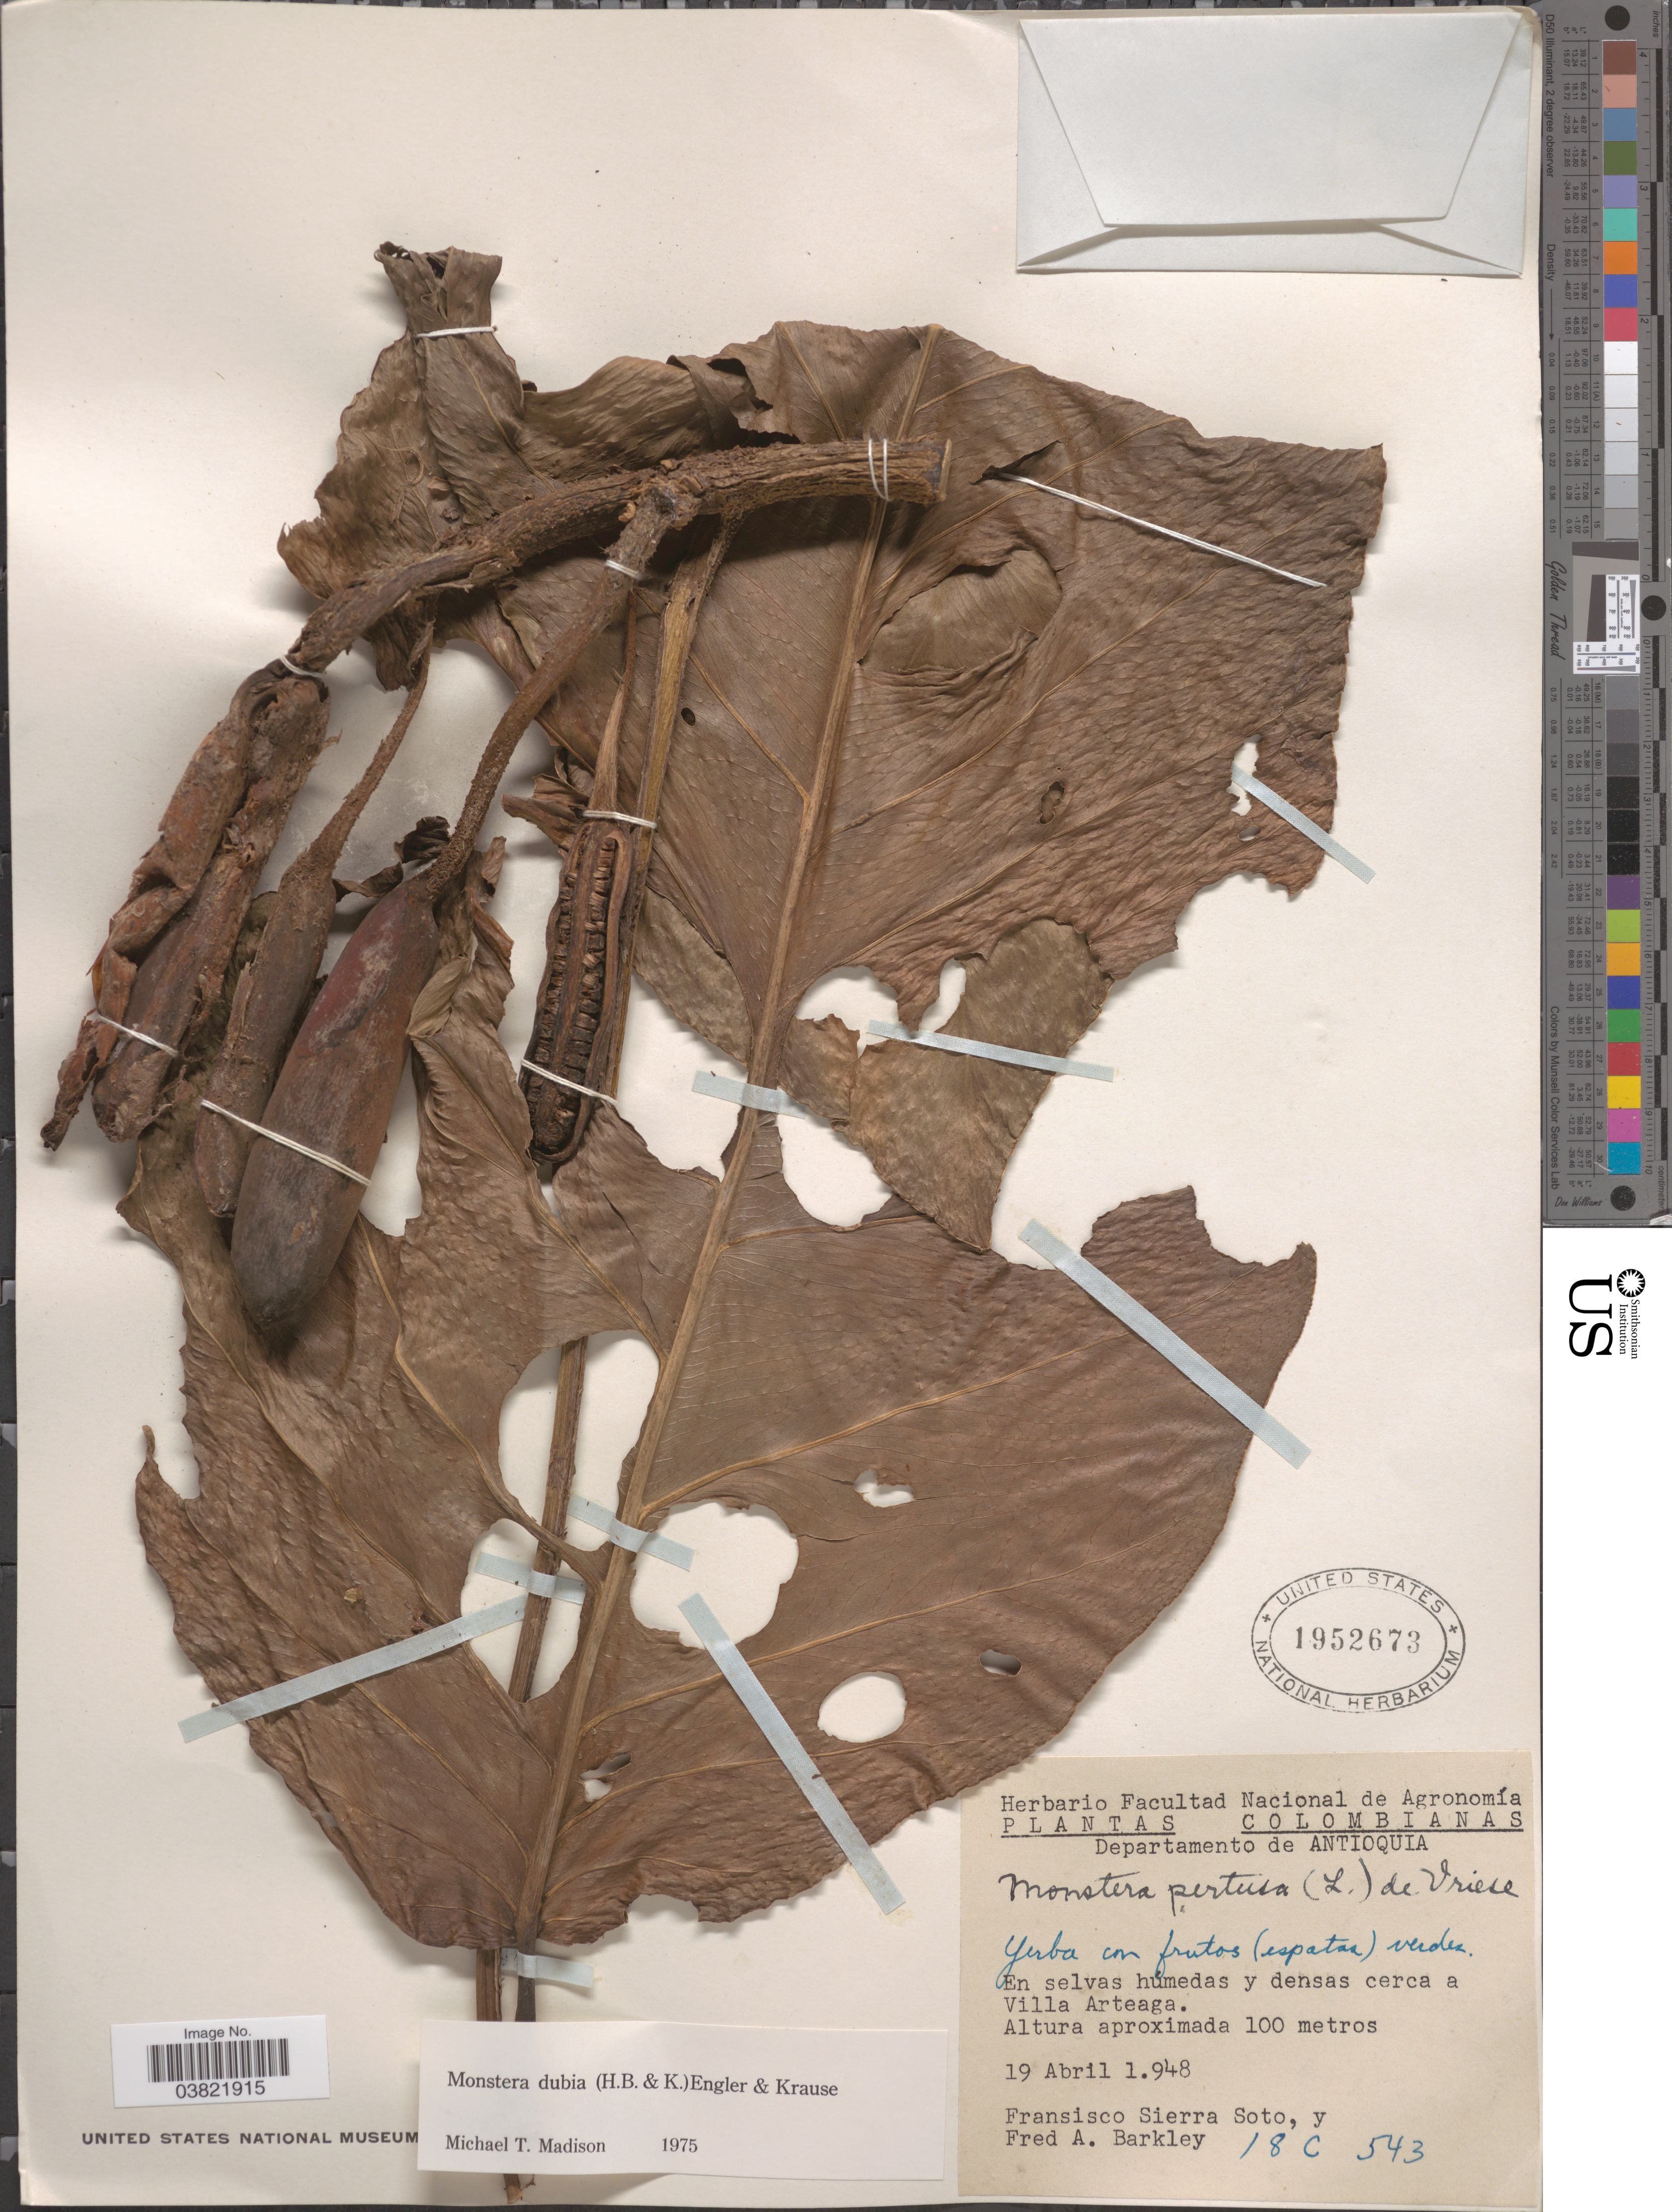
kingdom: Plantae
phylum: Tracheophyta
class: Liliopsida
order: Alismatales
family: Araceae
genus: Monstera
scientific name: Monstera dubia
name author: (Kunth) Engl. & K. Krause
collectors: F. Sierra Soto & F. A. Barkley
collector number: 18C543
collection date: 1948-04-19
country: Colombia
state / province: Antioquia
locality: Departamento de Antioquia. Cerca a Villa Arteaga.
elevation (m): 100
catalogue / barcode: US 1952673